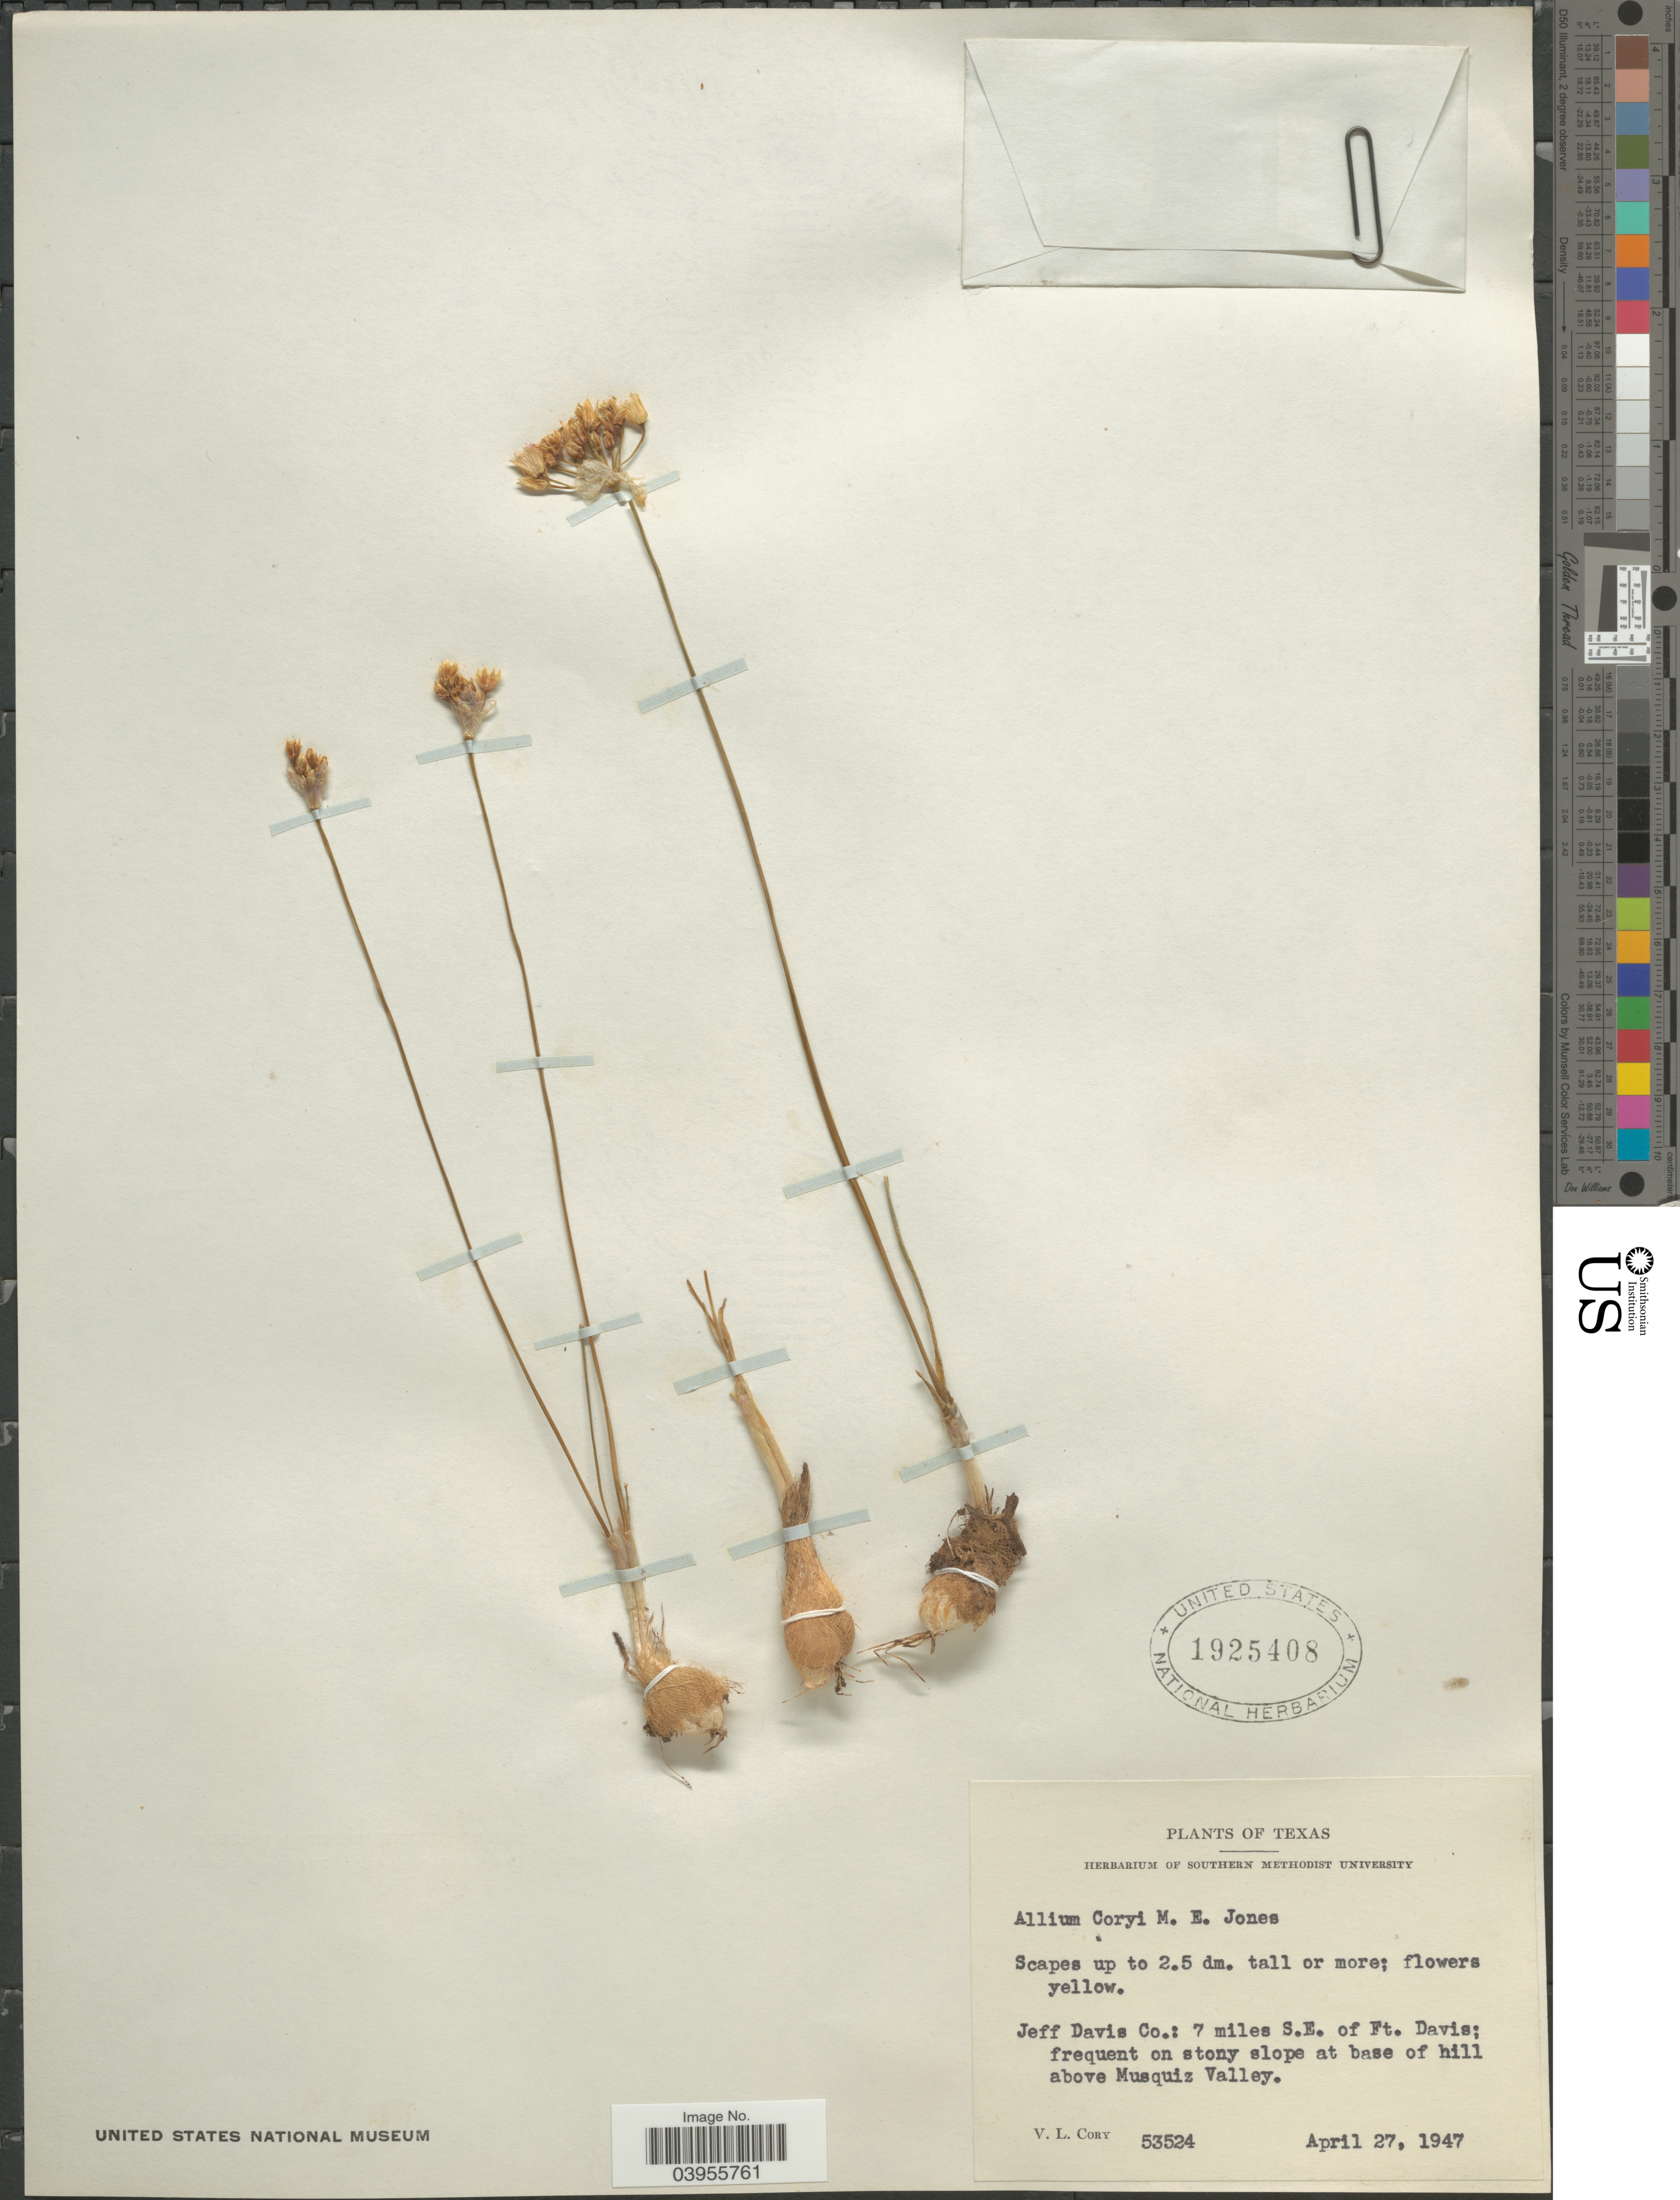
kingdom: Plantae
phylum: Tracheophyta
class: Liliopsida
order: Asparagales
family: Amaryllidaceae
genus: Allium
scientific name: Allium coryi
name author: M.E. Jones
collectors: V. Cory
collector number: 53524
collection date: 1947-04-27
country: United States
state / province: Texas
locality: Jeff Davis Co.: 7 miles S.E. of Ft. Davis; on stony slope at base of hill above Musquiz Valley.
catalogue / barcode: US 1925408